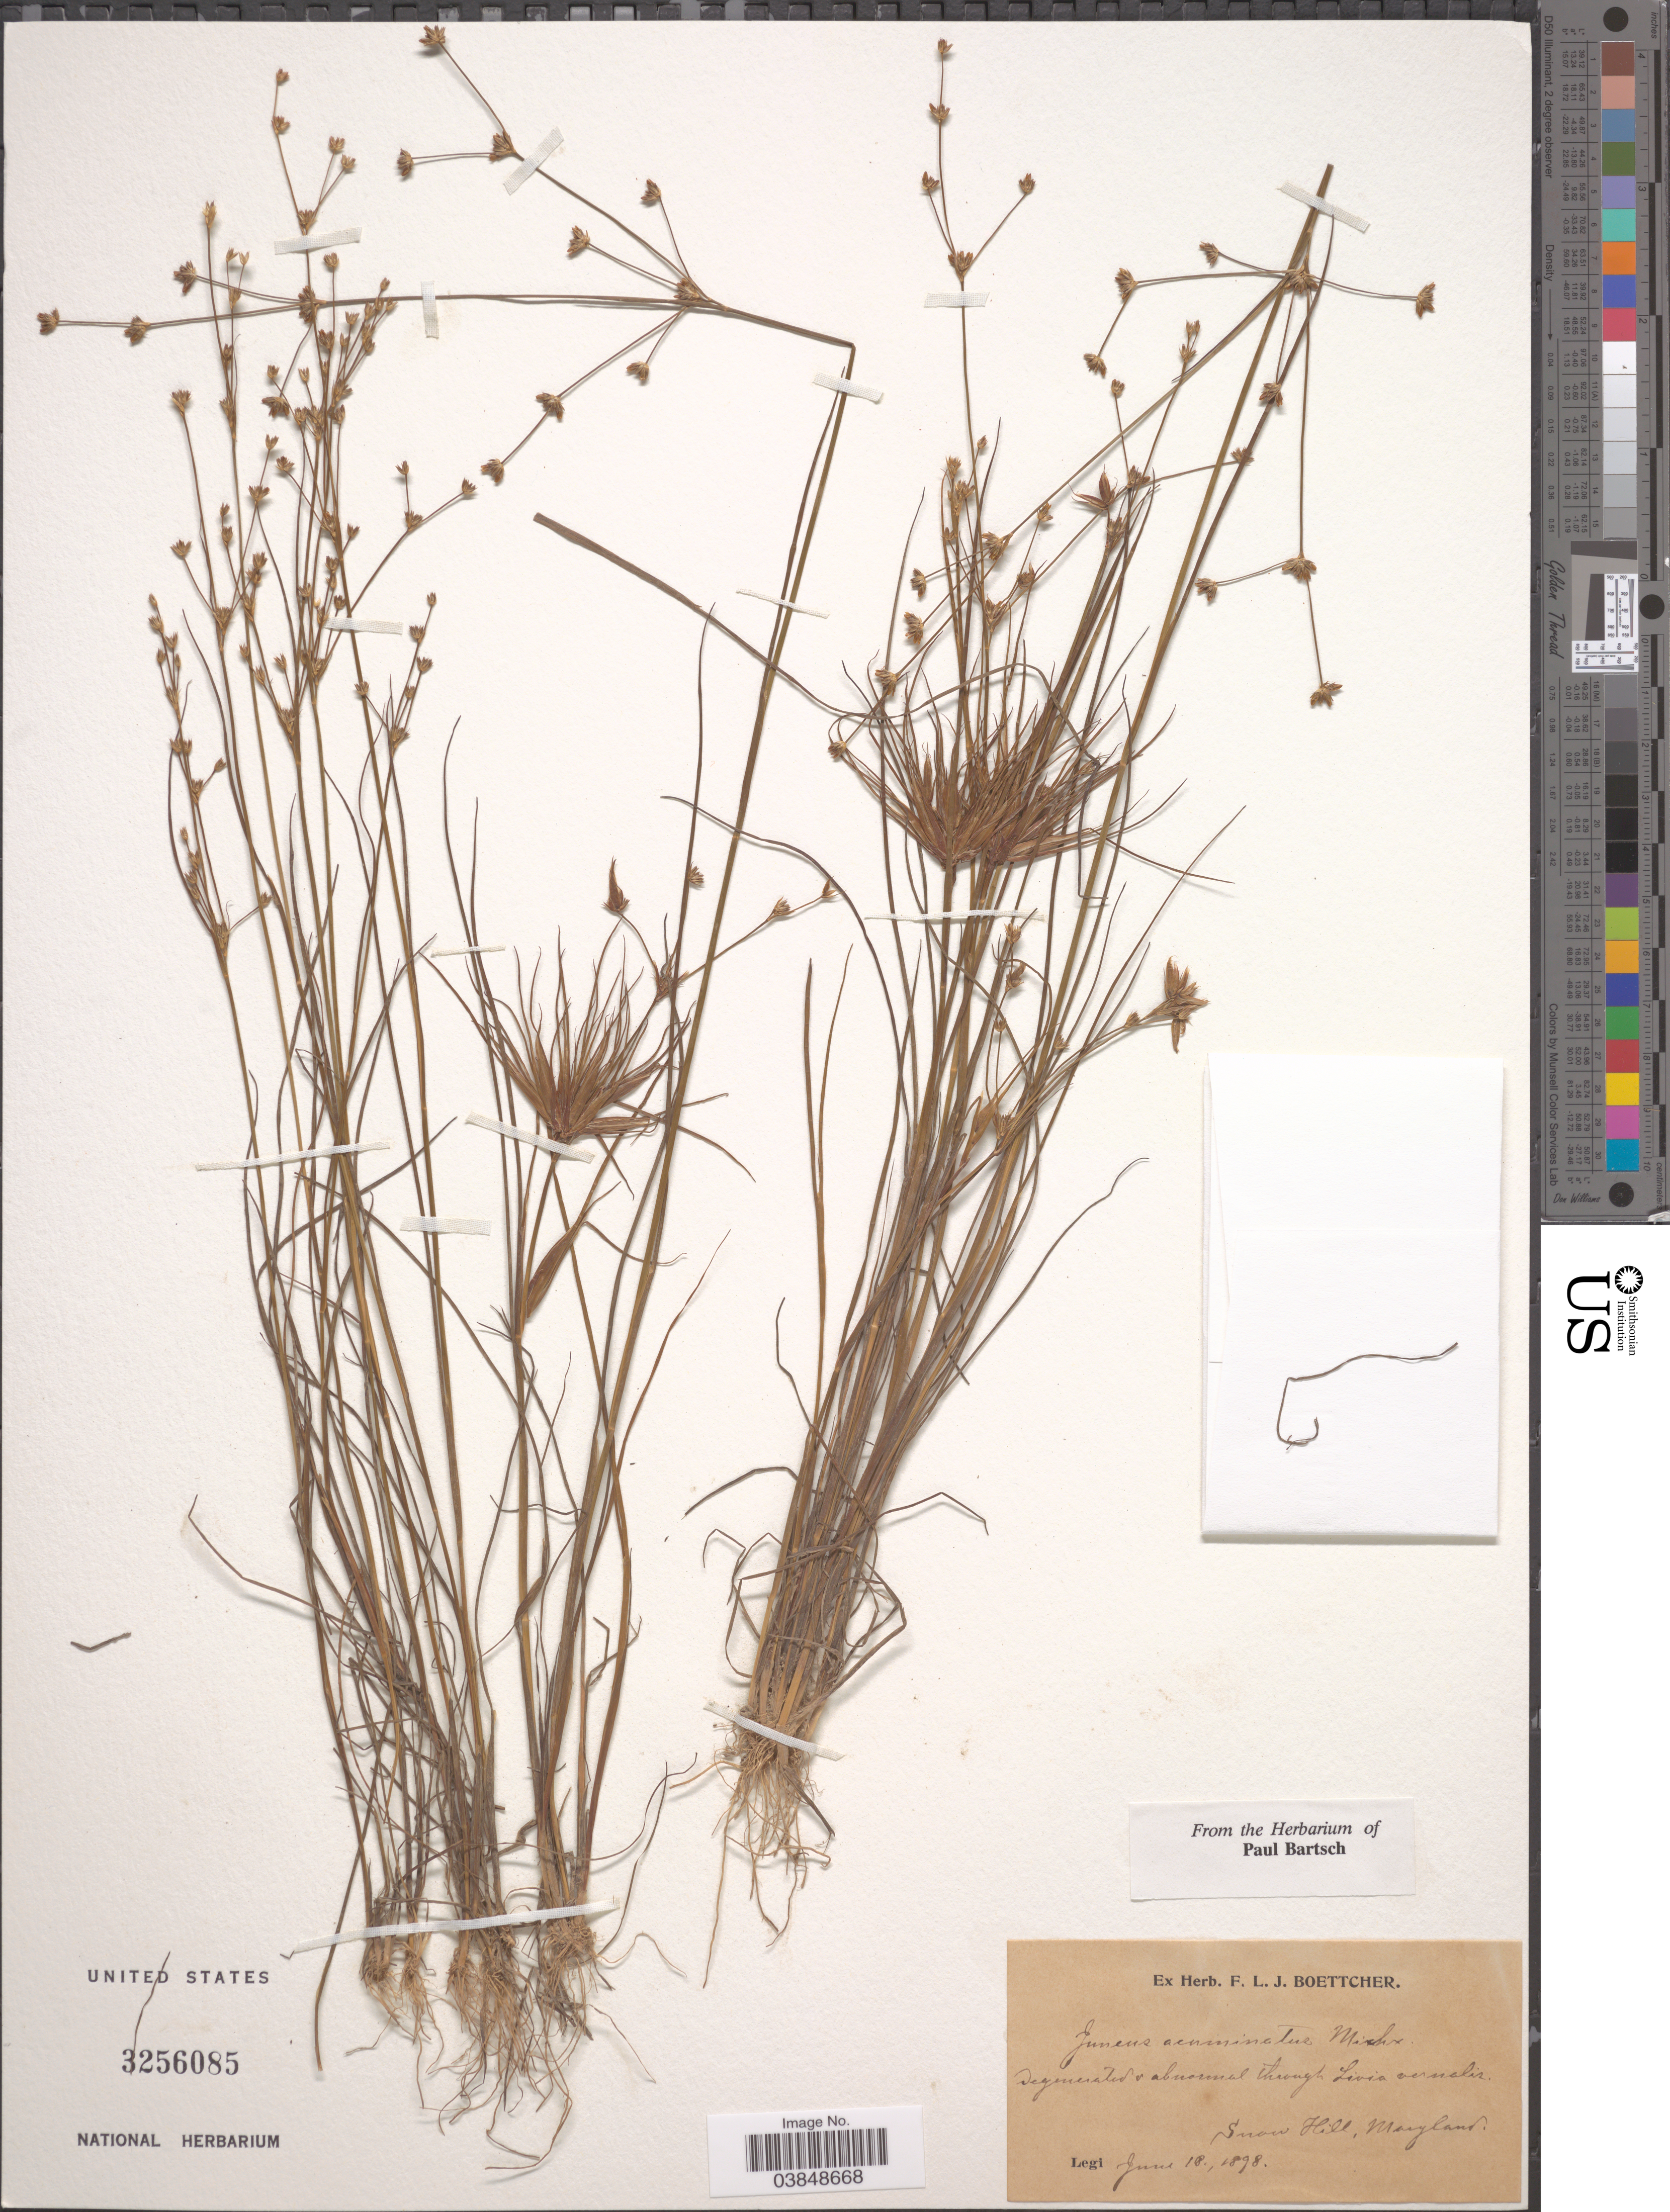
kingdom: Plantae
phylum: Tracheophyta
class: Liliopsida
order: Poales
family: Juncaceae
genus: Juncus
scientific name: Juncus acuminatus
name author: Michx.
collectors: ex herb. F. L. J. Boettcher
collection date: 1898-06-18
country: United States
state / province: Maryland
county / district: Worcester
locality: Snow Hill.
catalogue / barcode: US 3256085